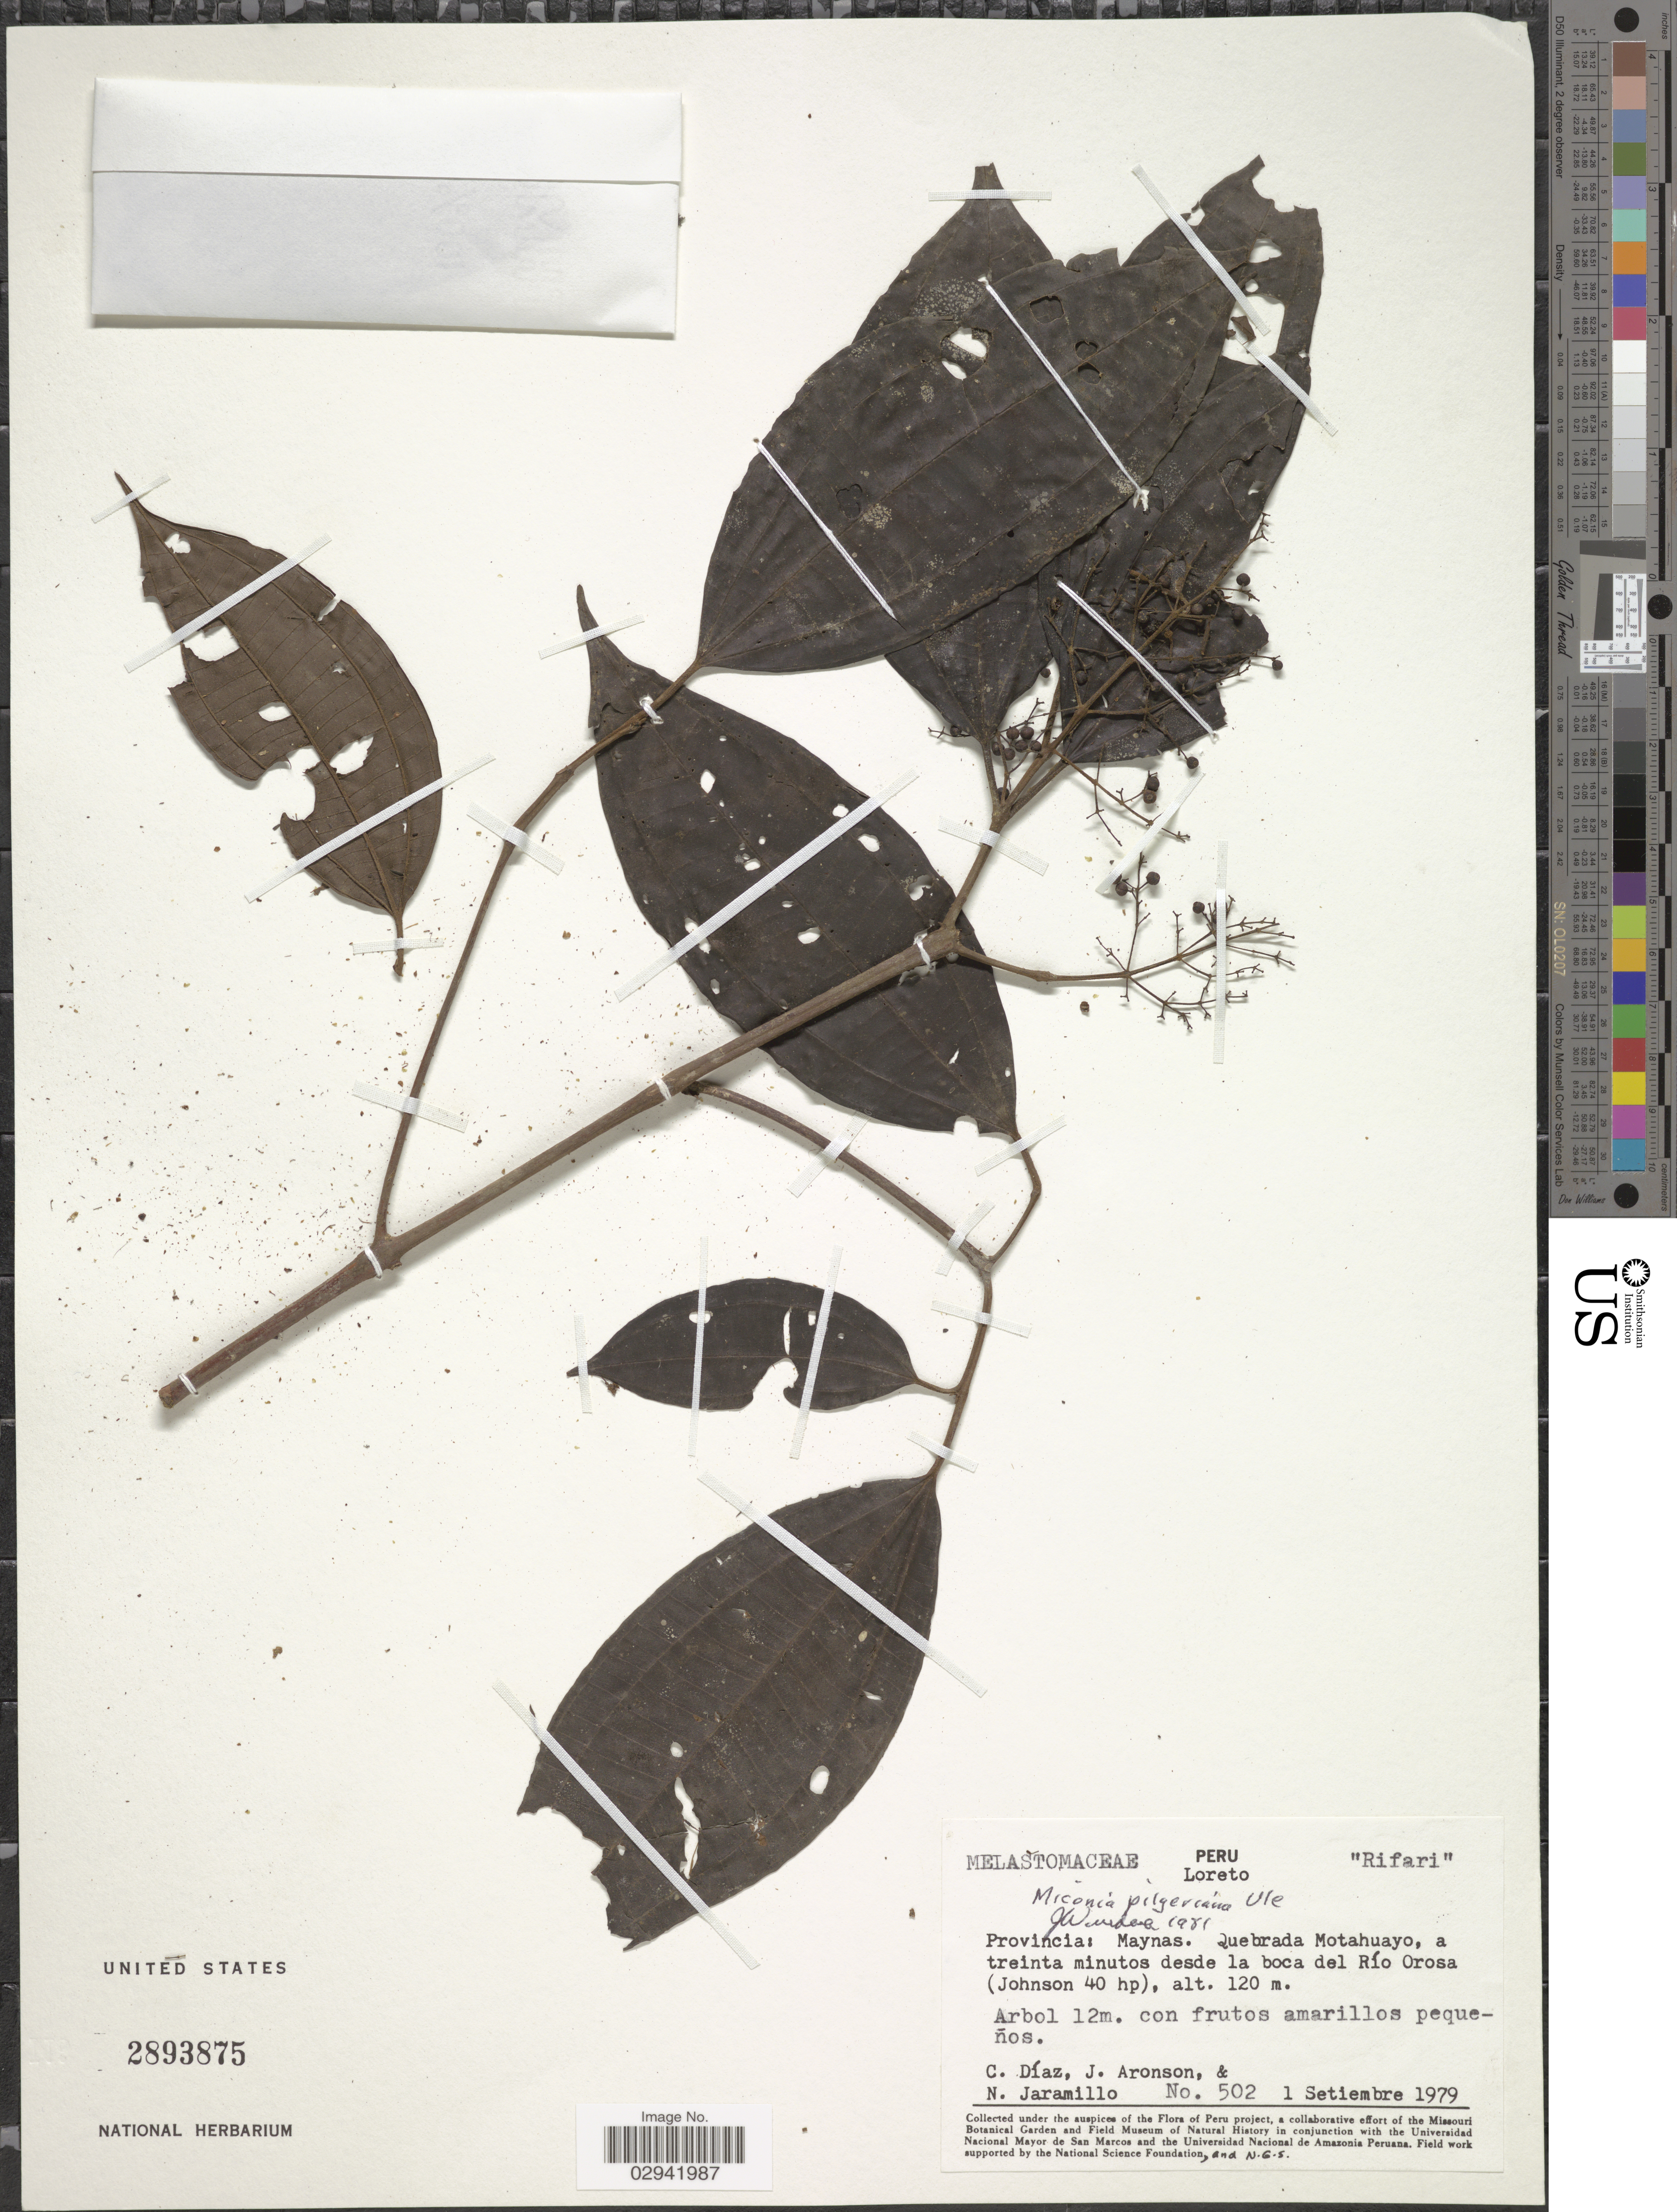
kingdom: Plantae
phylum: Tracheophyta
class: Magnoliopsida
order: Myrtales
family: Melastomataceae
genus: Miconia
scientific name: Miconia pilgeriana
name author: Ule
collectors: C. Díaz, J. Aronson & N. Jaramillo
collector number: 502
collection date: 1979-09-01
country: Peru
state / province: Loreto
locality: Provincia: Maynas. Quebrada Motahuayo, a treinta minutos desde la boca del Río Orosa (Johnson 40 hp).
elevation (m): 120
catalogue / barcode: US 2893875